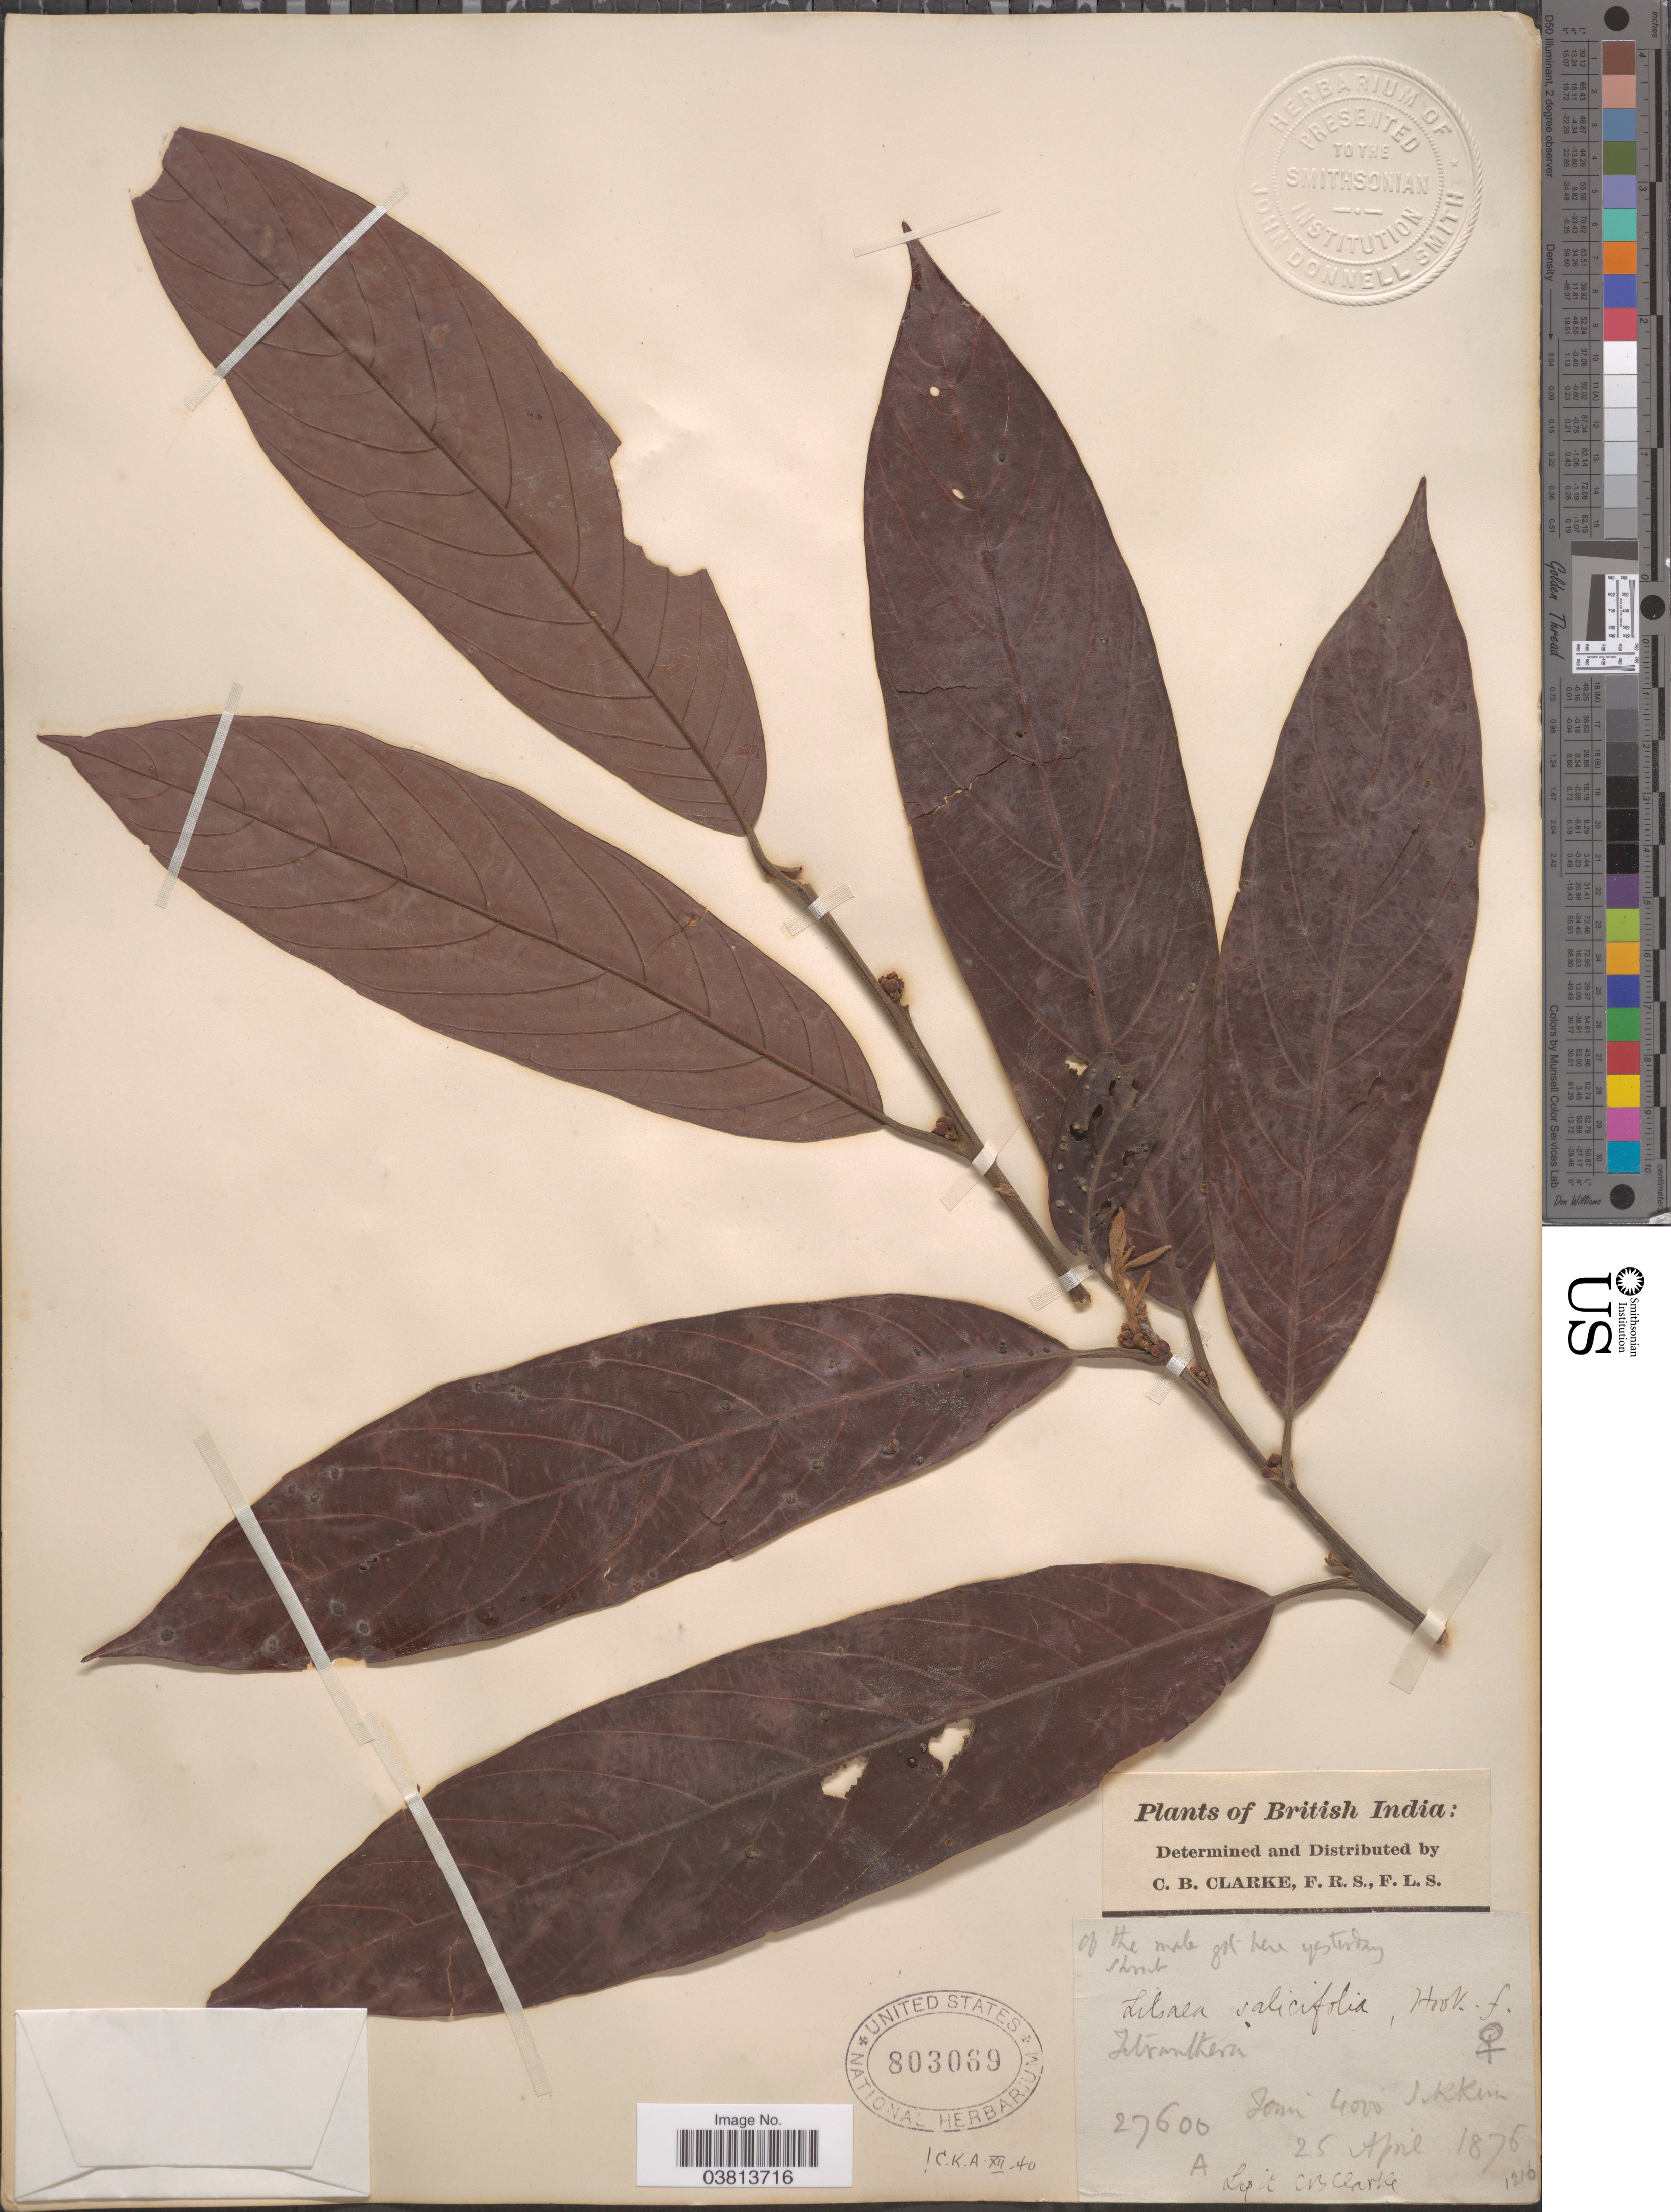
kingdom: Plantae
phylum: Tracheophyta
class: Magnoliopsida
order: Laurales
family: Lauraceae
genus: Litsea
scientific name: Litsea salicifolia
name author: Hook. f.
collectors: C. B. Clarke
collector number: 27600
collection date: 1876-04-25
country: India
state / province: Sikkim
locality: British India.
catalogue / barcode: US 803069